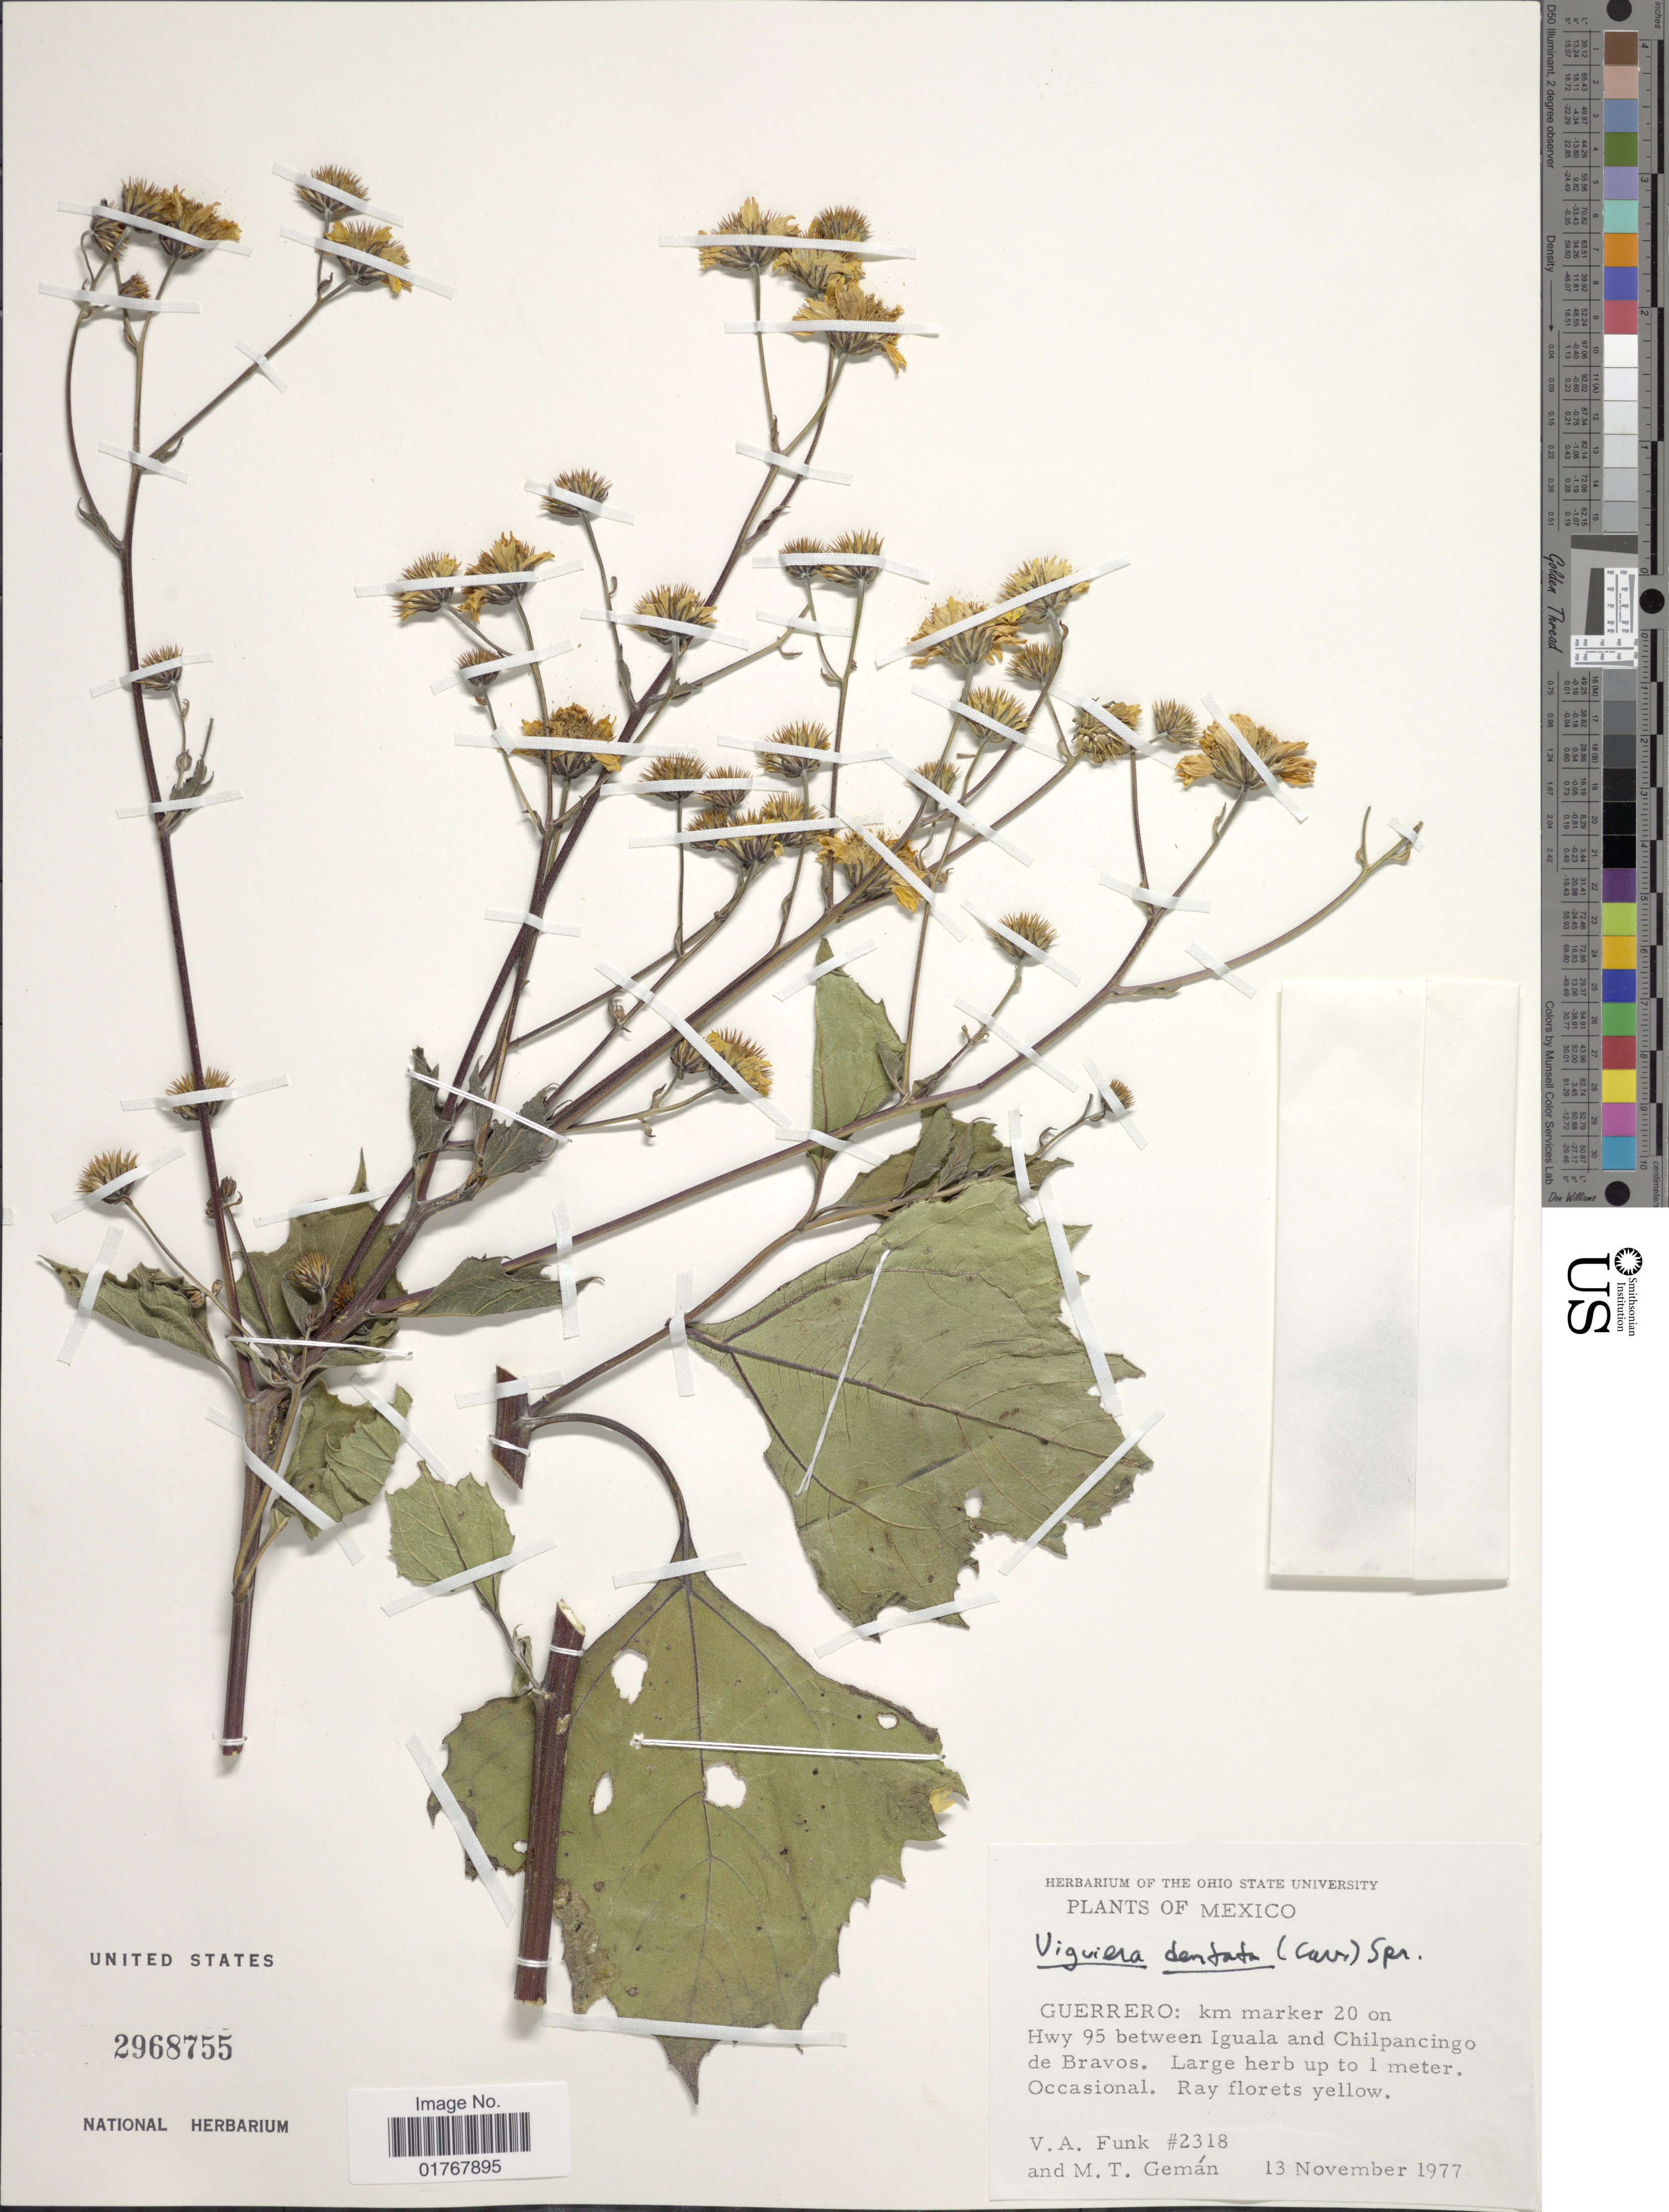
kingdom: Plantae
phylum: Tracheophyta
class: Magnoliopsida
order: Asterales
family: Asteraceae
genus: Viguiera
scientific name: Viguiera dentata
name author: (Cav.) Spreng.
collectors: V. Funk & M. Gemán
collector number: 2318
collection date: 1977-11-13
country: Mexico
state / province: Guerrero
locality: Km marker 20 on Hwy 95 between Iguala and Chilpancingo de Bravos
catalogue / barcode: US 2968755